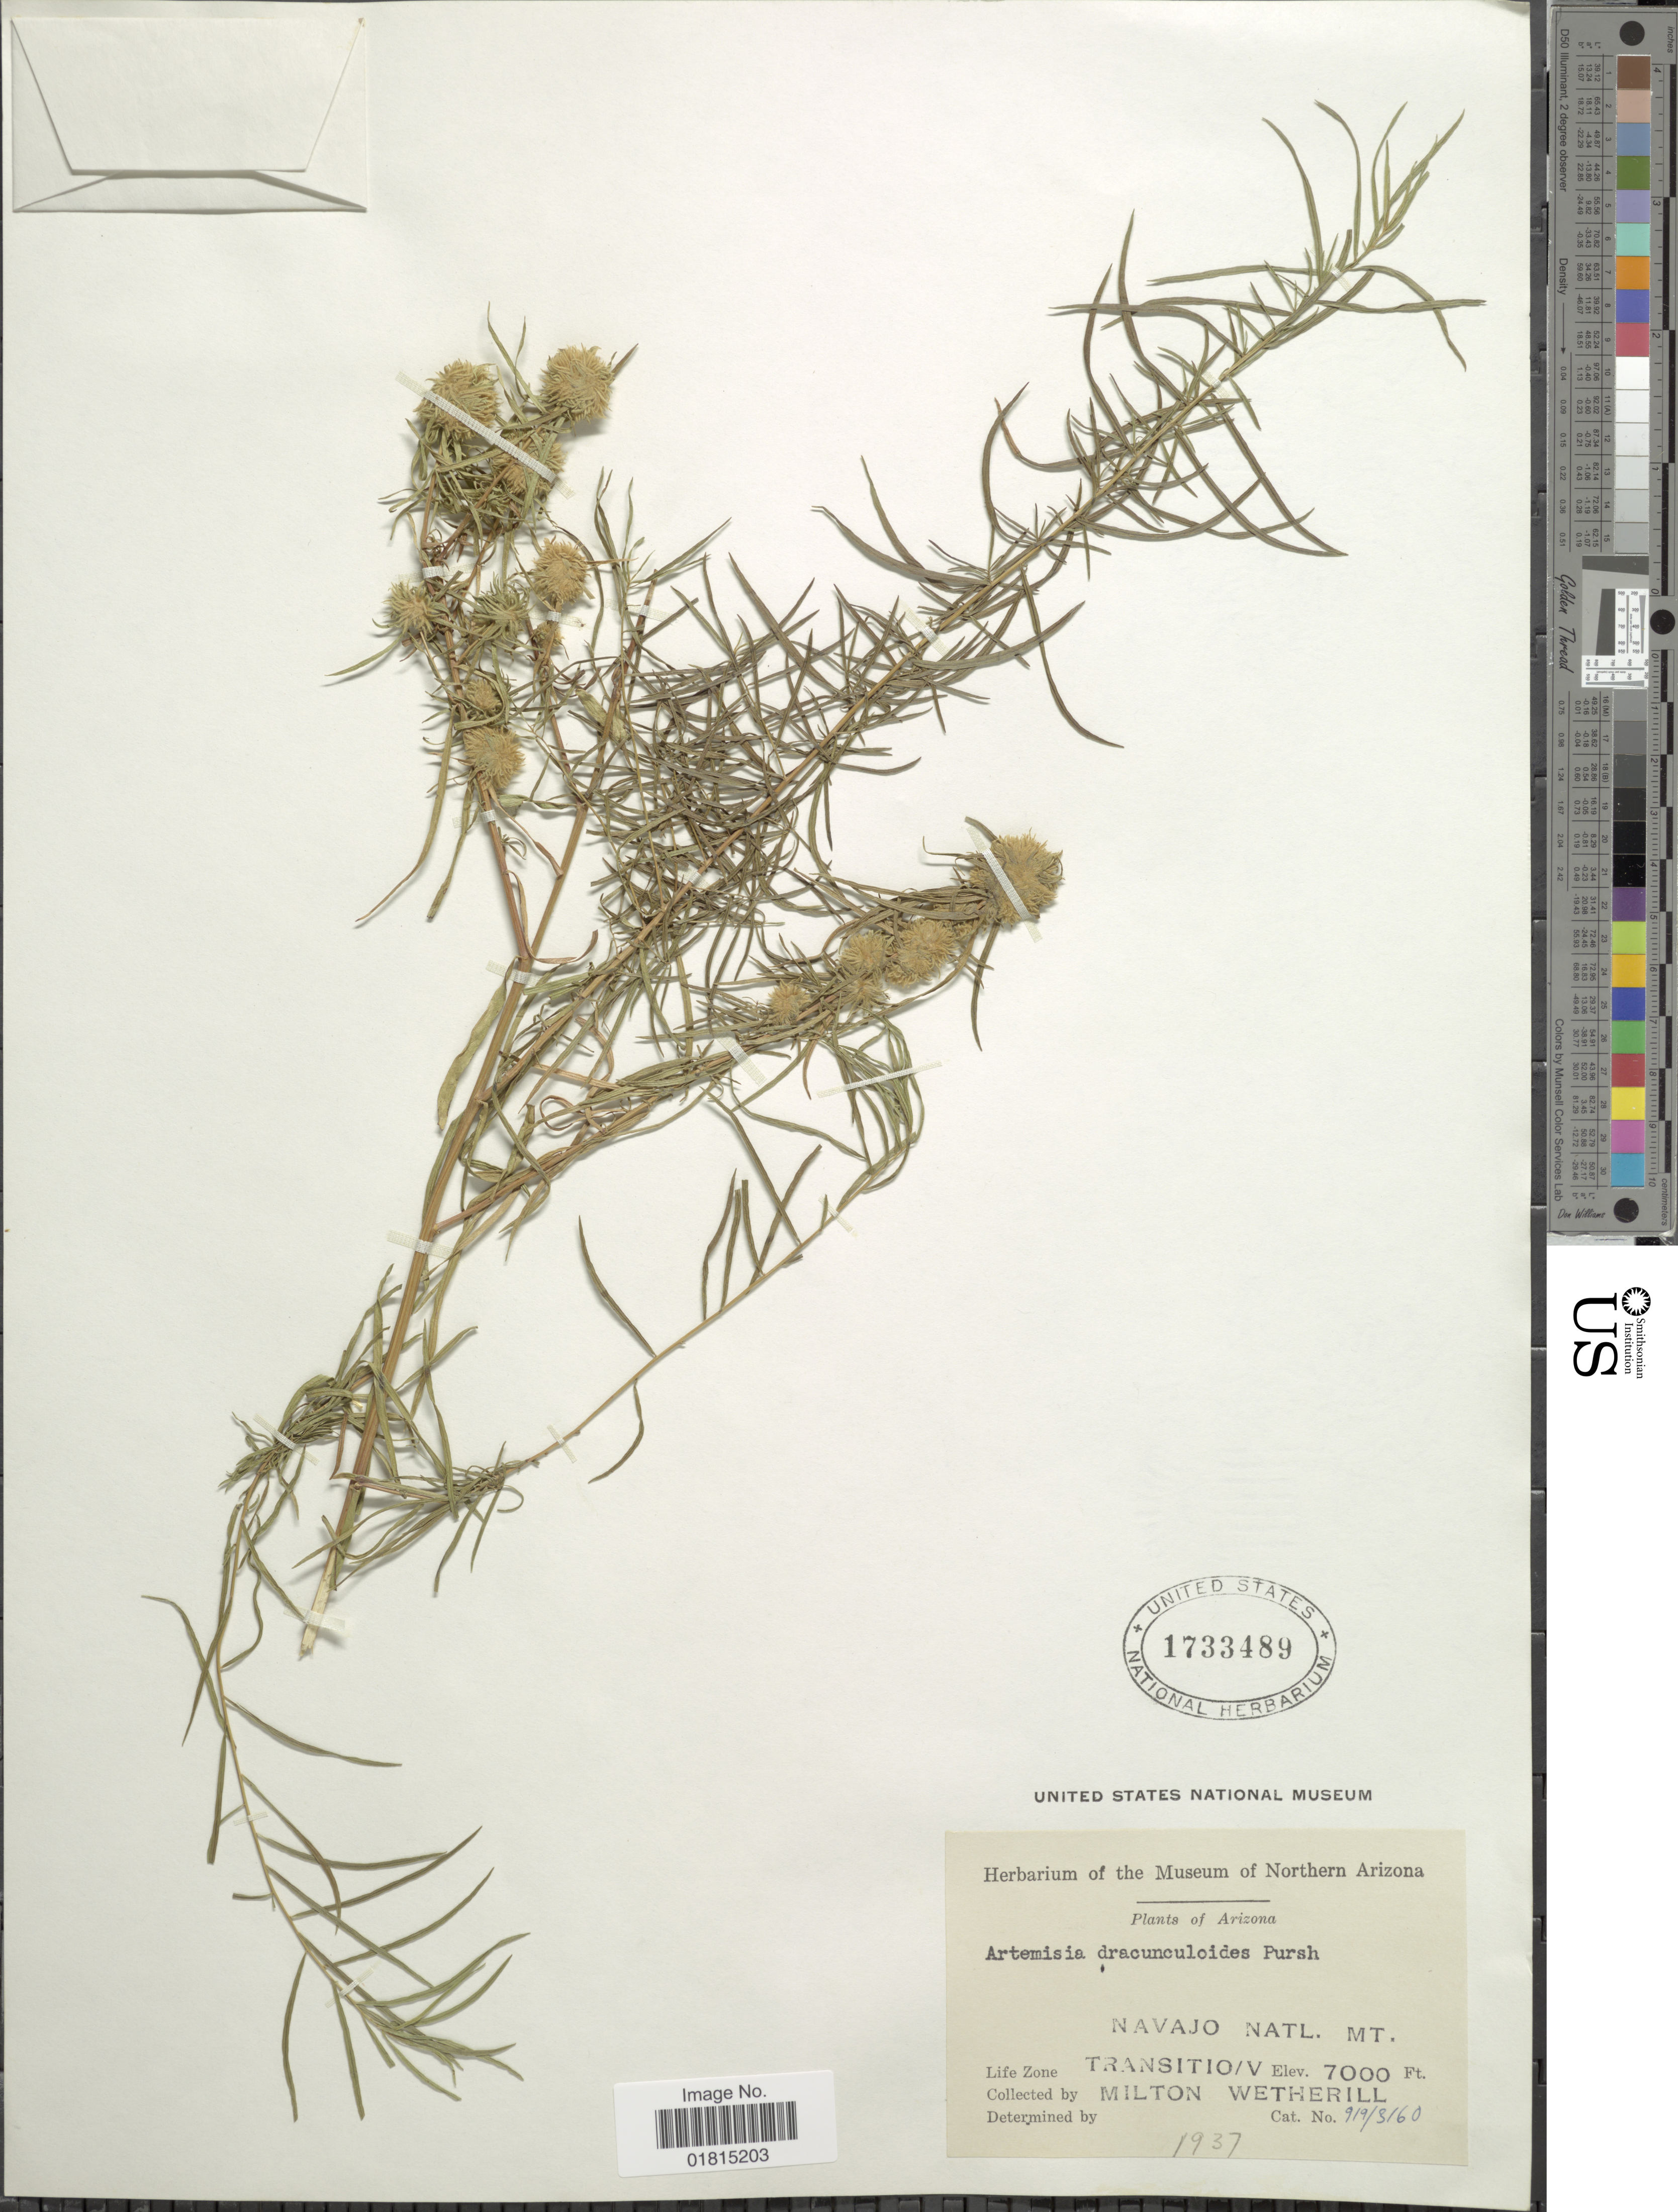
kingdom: Plantae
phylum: Tracheophyta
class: Magnoliopsida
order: Asterales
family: Asteraceae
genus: Artemisia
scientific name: Artemisia dracunculoides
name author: Pursh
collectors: M. Wetherill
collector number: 919/3160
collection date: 1937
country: United States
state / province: Arizona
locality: Navajo Natl. Transitio/V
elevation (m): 2134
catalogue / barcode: US 1733489